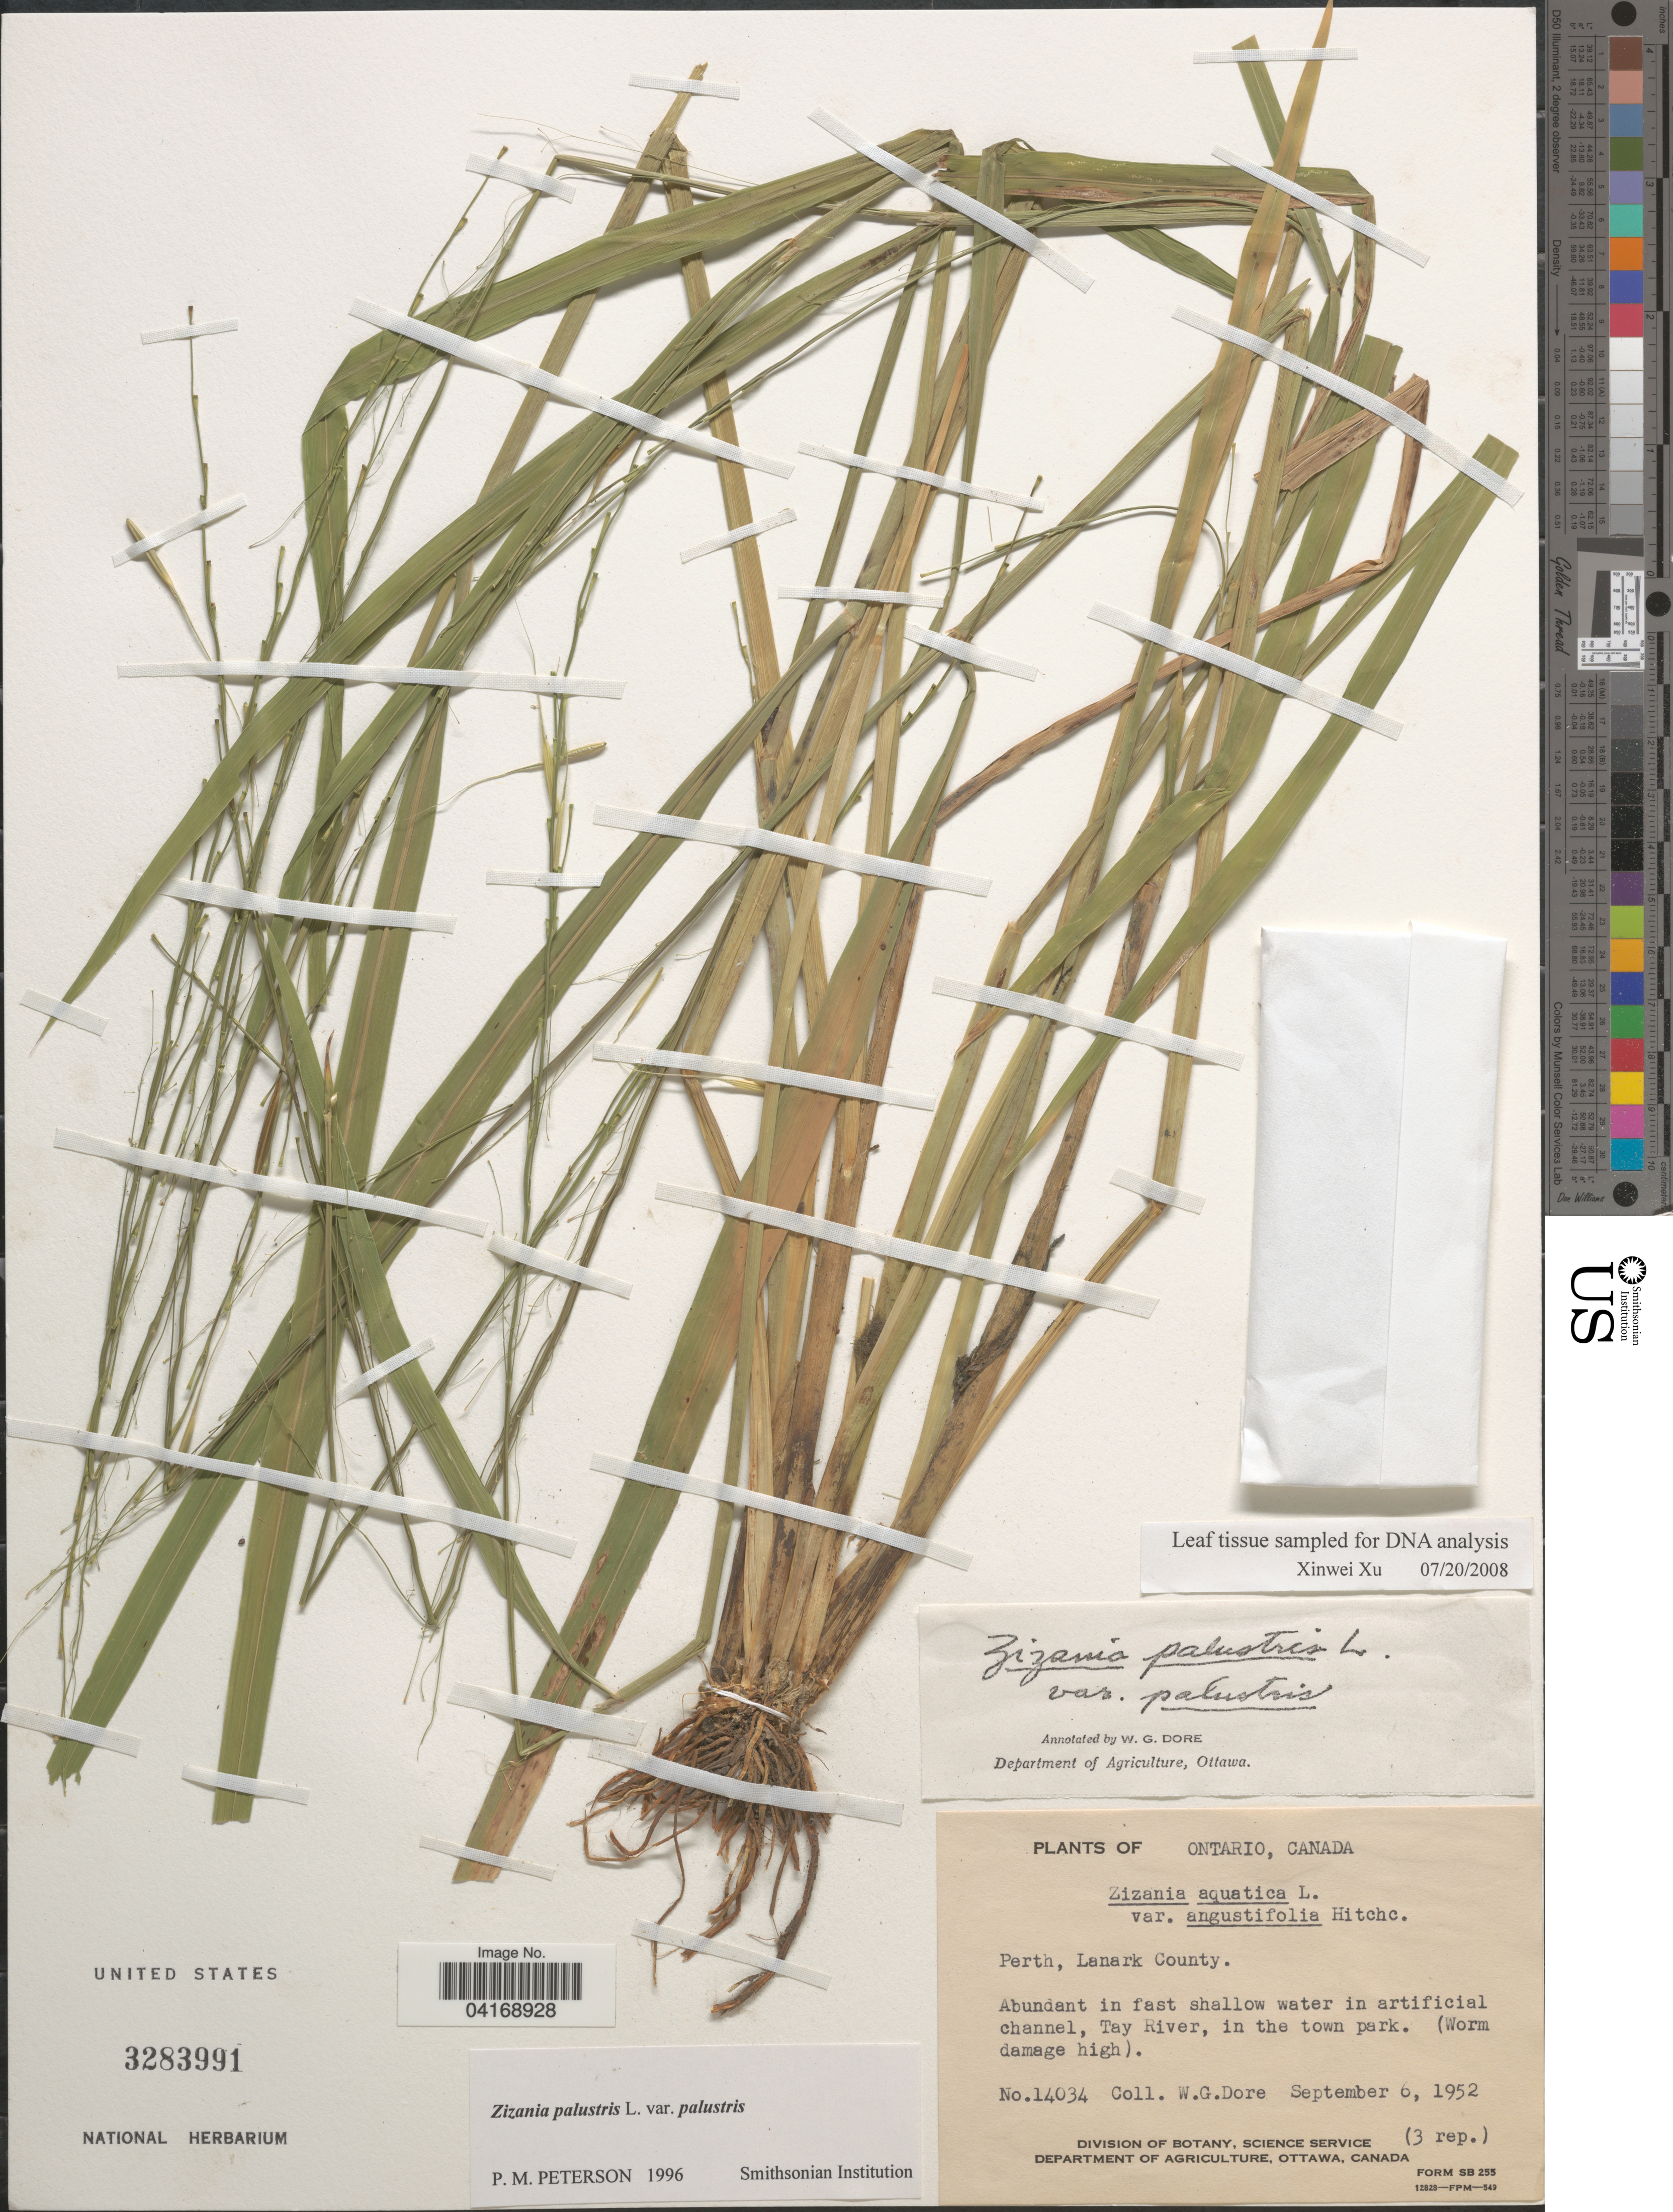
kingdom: Plantae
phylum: Tracheophyta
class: Liliopsida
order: Poales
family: Poaceae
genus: Zizania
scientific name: Zizania palustris var. palustris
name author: L.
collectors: W. Dore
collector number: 14034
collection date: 1952-09-06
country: Canada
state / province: Ontario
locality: Perth, Lanark County. Tay River, in the town park.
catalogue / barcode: US 3283991